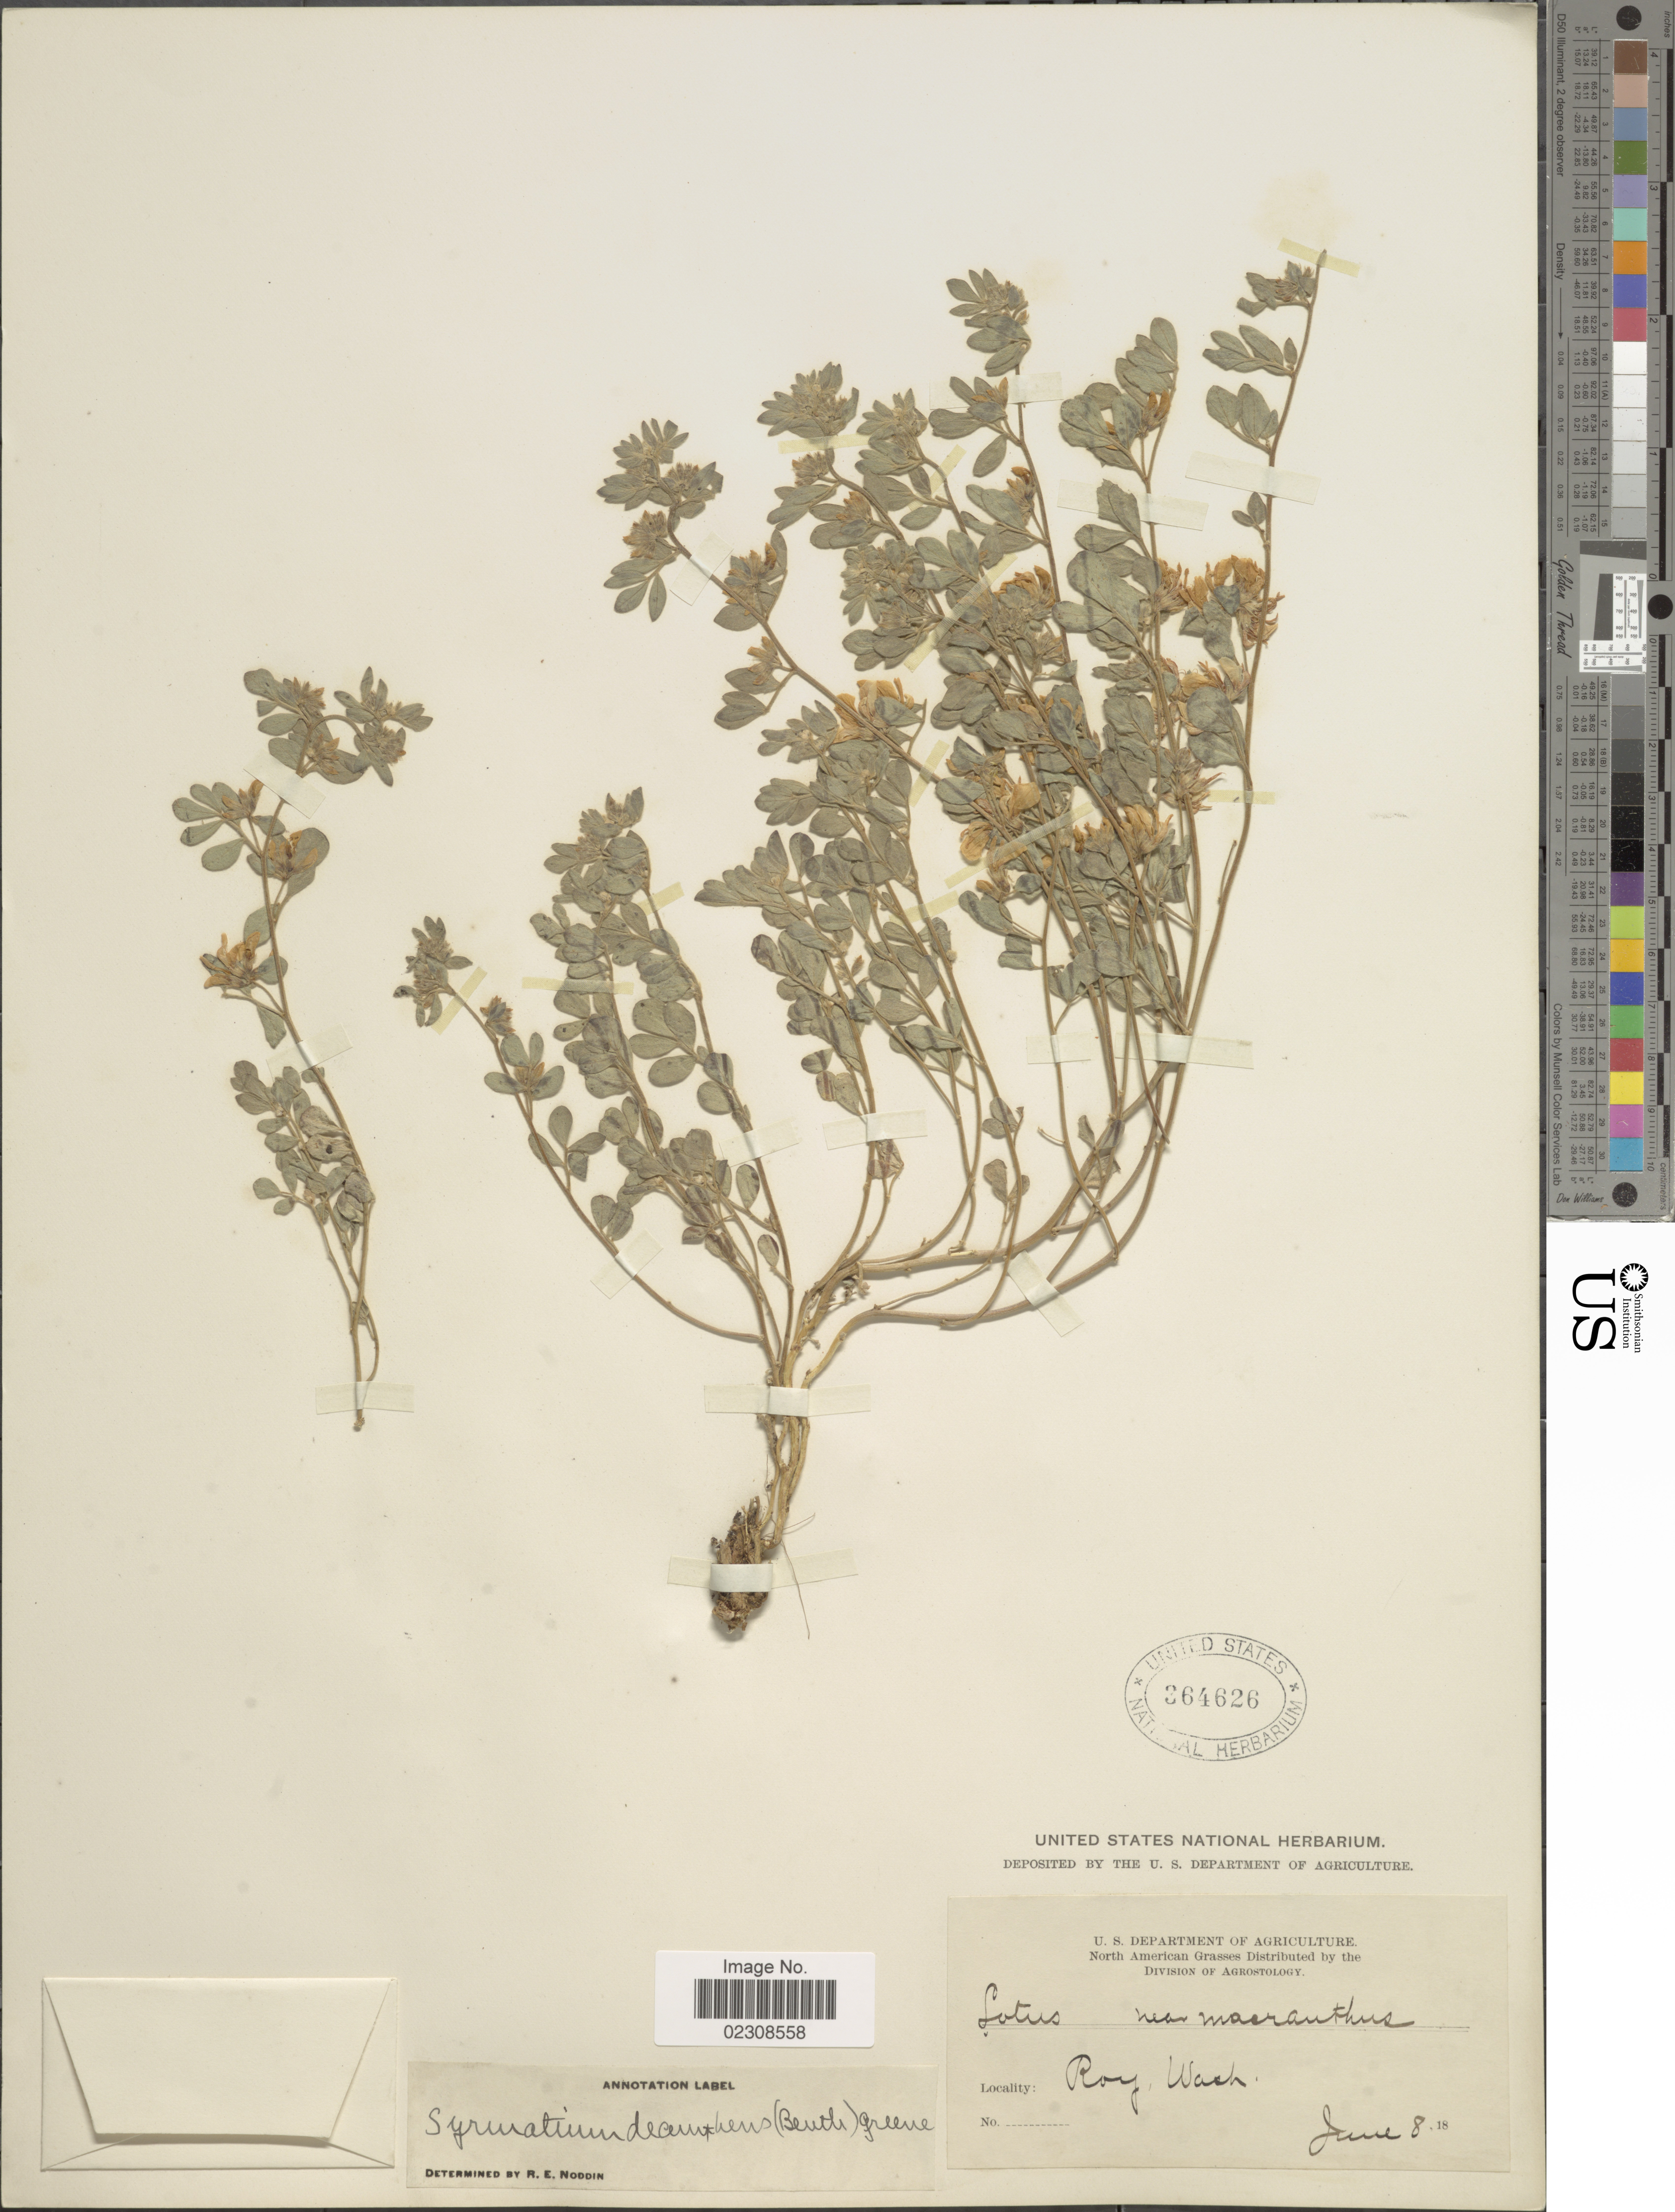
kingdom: Plantae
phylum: Tracheophyta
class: Magnoliopsida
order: Fabales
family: Fabaceae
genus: Syrmatium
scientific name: Syrmatium decumbens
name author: (Benth.) Greene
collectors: United States Department of Agriculture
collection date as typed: Transcribed d/m/y: 8/6/18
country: United States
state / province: Washington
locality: Roy, Wash.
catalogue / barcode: US 364626